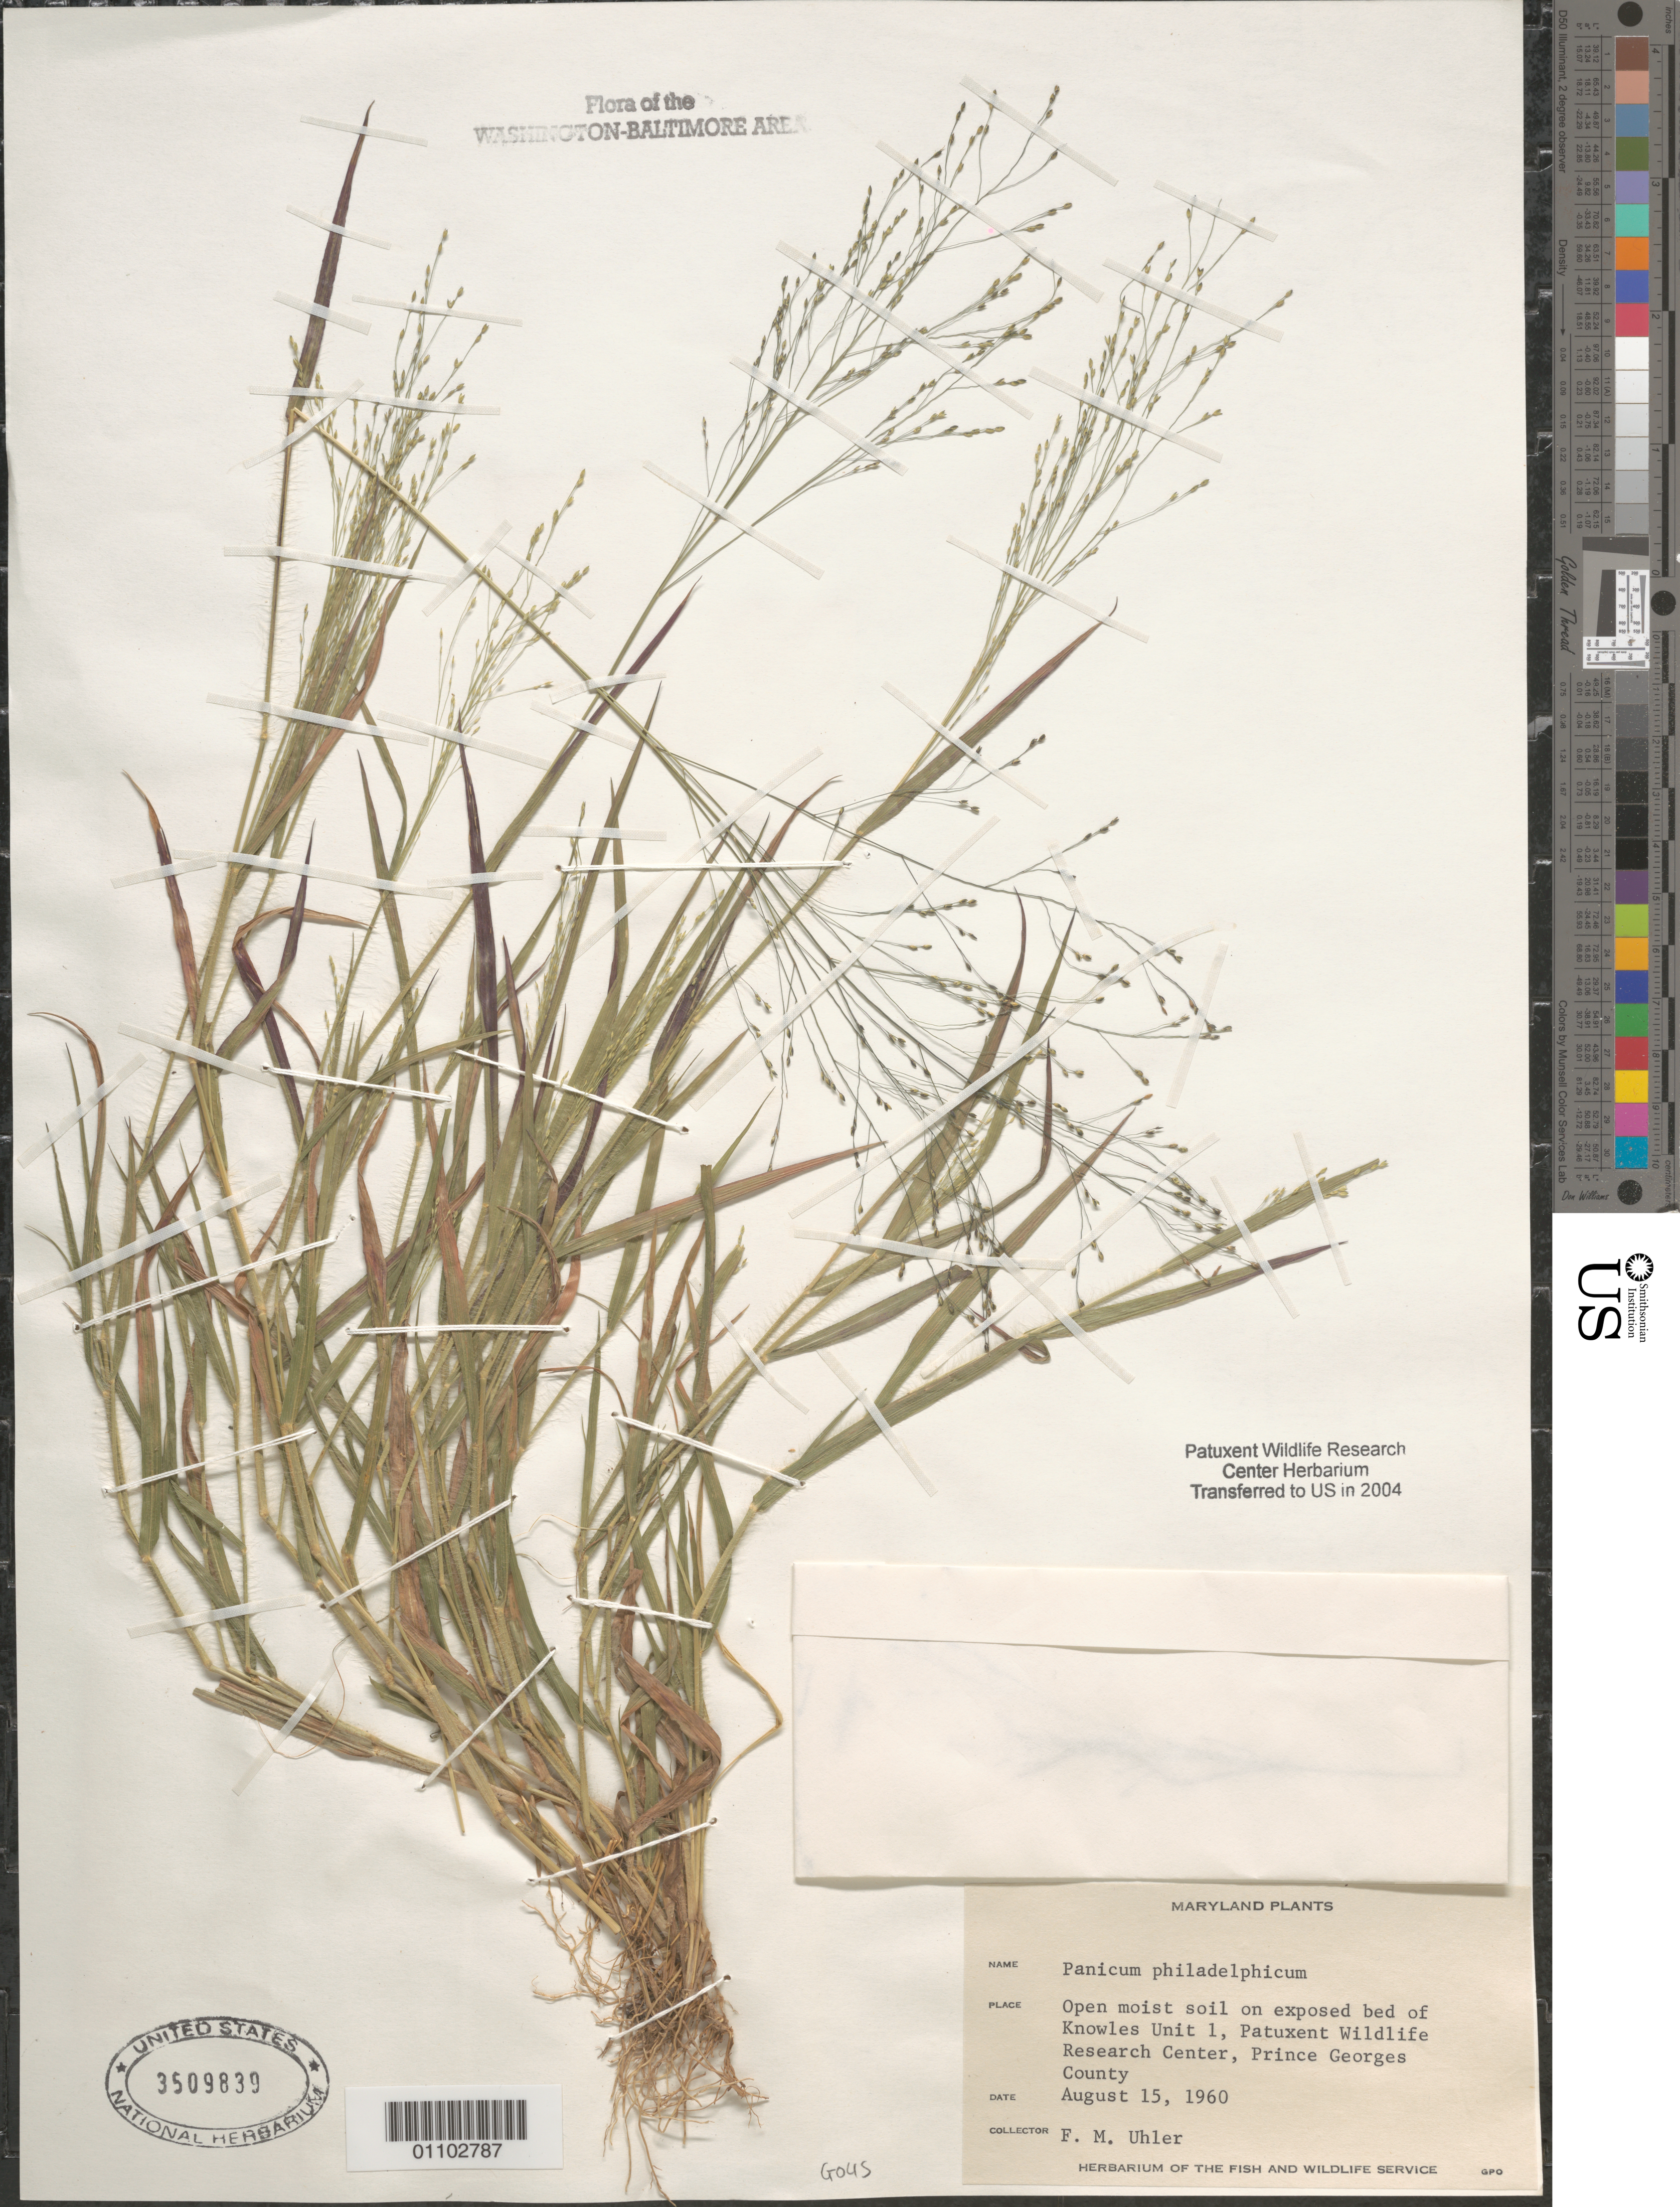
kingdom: Plantae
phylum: Tracheophyta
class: Liliopsida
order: Poales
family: Poaceae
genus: Panicum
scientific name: Panicum philadelphicum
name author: Bernh. ex Trin.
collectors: F. M. Uhler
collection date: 1960-08-15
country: United States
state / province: Maryland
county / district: Prince George's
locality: Knowles Unit 1, Patuxent Wildlife Research Refuge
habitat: Open moist soil on exposed bed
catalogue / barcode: US 3509839